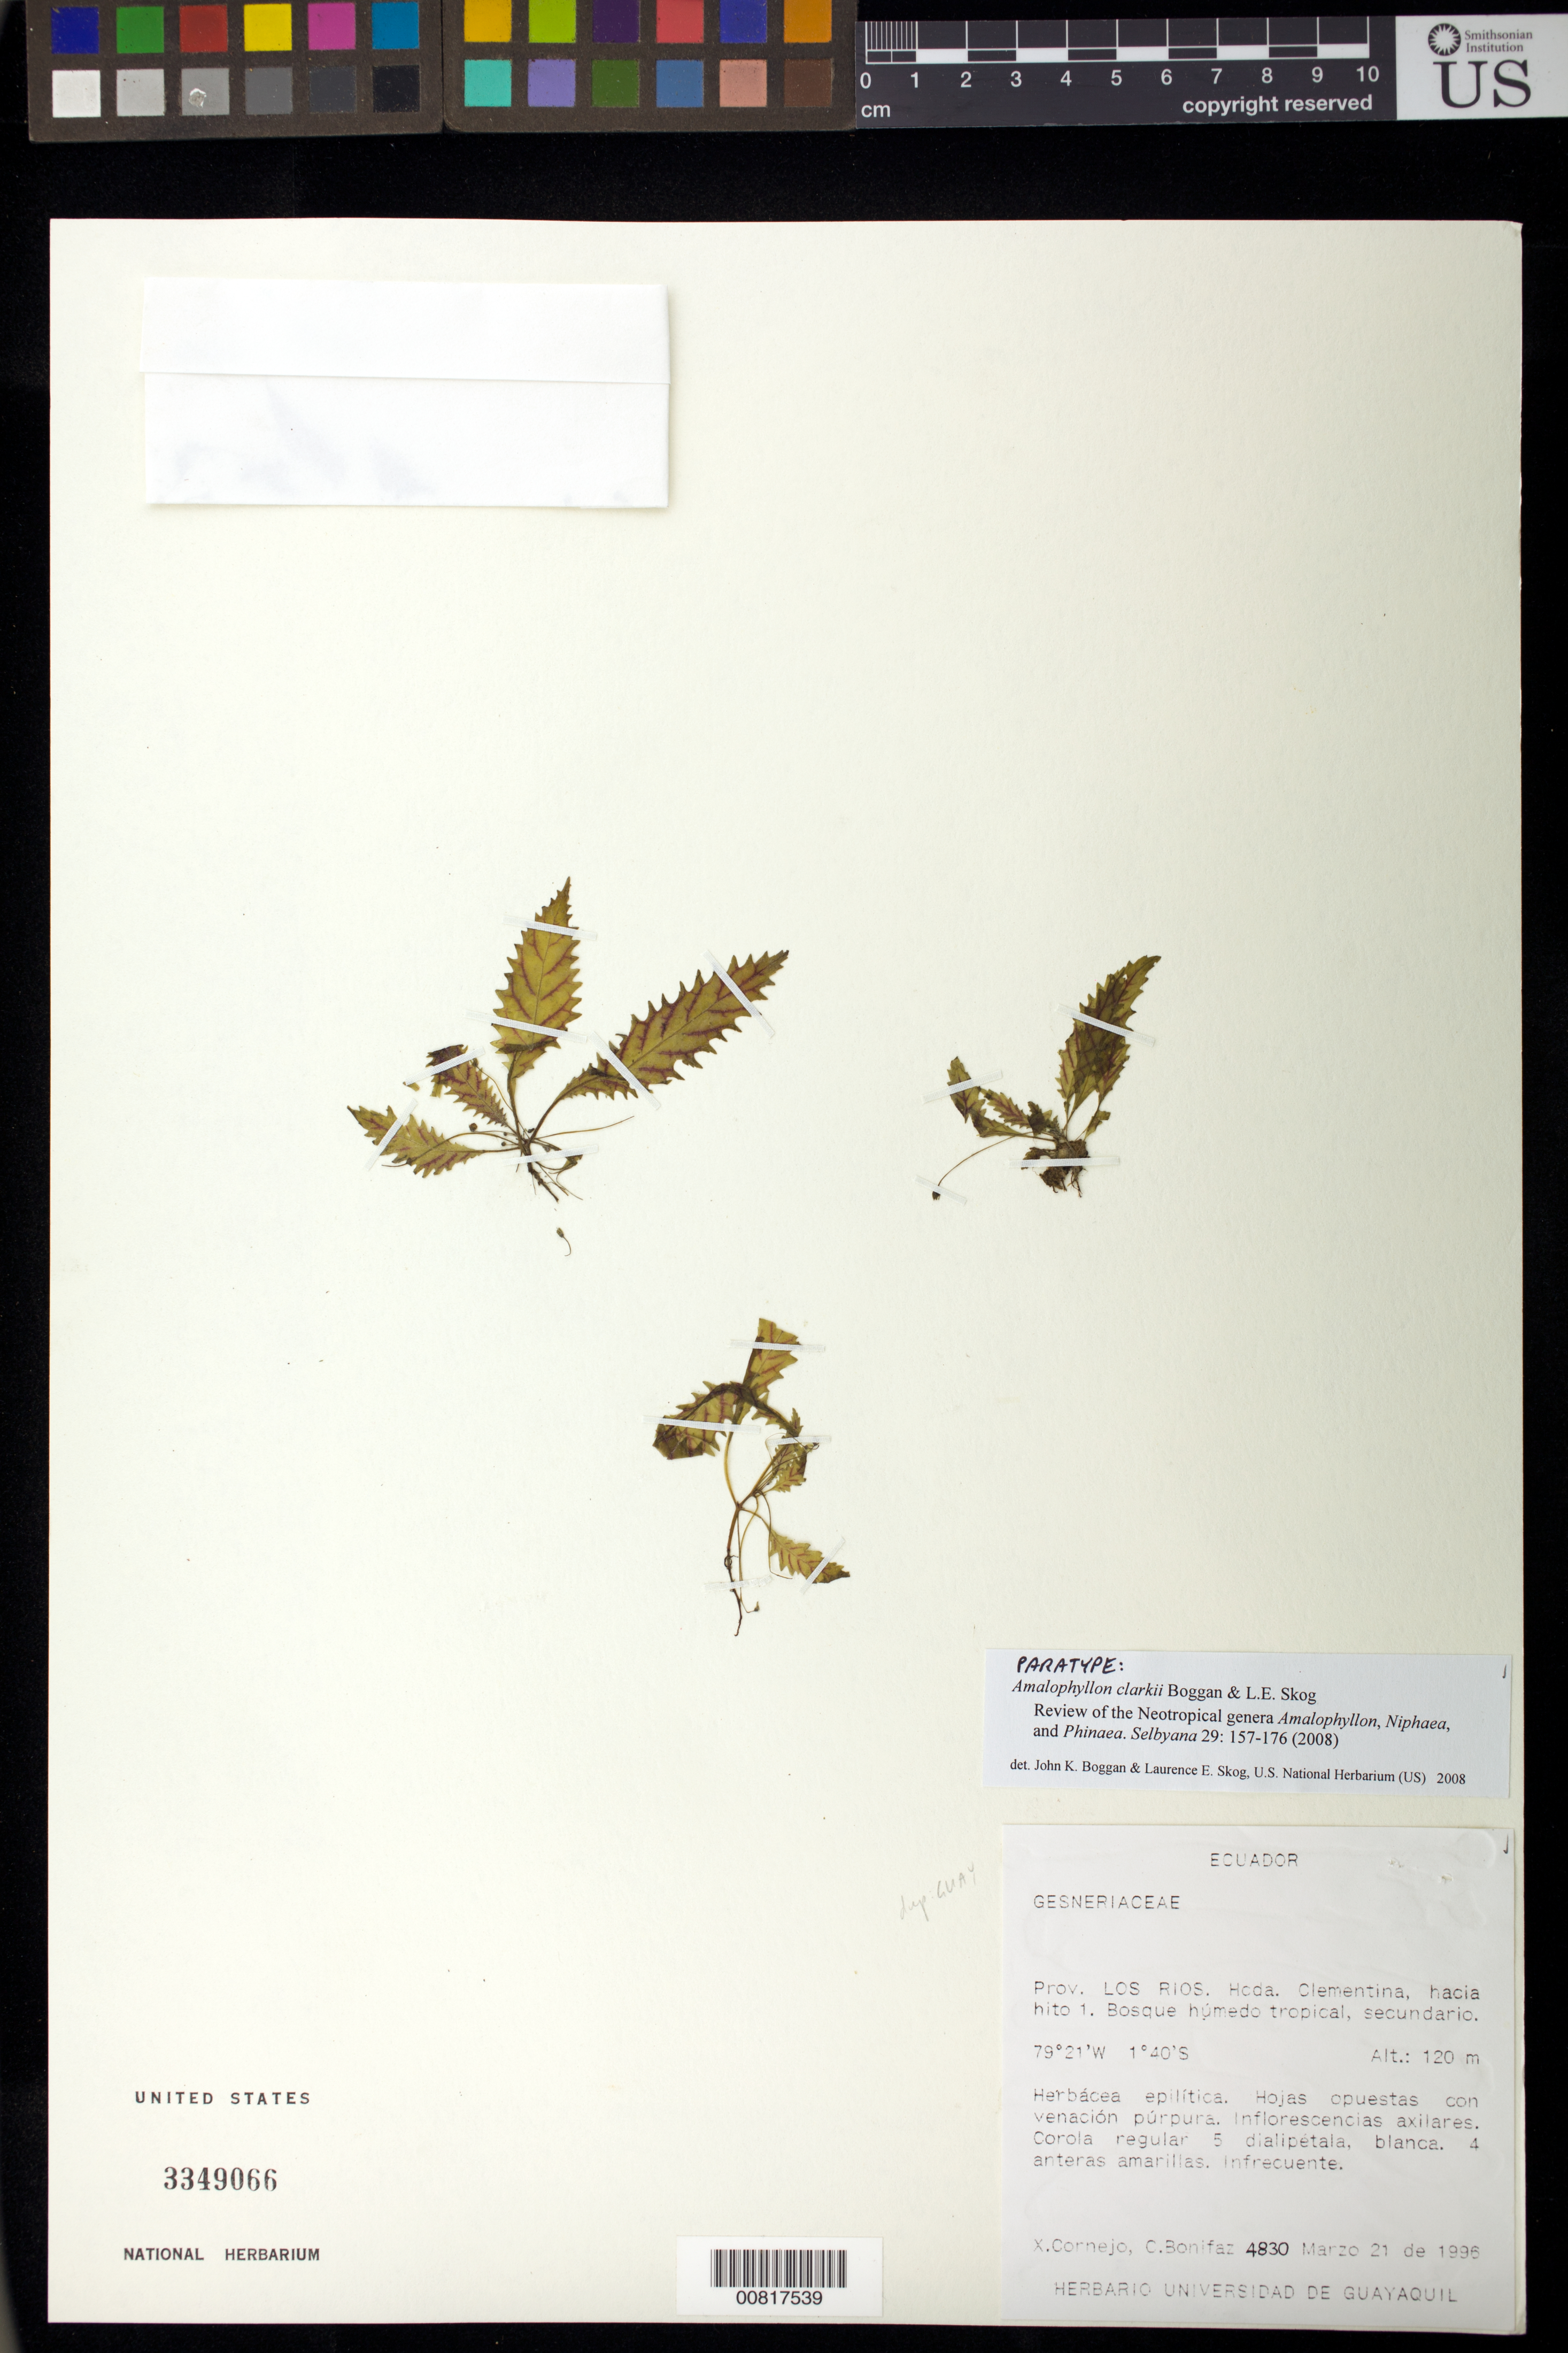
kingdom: Plantae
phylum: Tracheophyta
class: Magnoliopsida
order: Lamiales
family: Gesneriaceae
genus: Amalophyllon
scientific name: Amalophyllon clarkii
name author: Boggan & L.E. Skog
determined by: Boggan, J. K.; Skog, L. E.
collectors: X. F. Cornejo & C. Bonifaz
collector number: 4830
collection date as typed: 21 Mar 1996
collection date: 1996-03-21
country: Ecuador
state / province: Los Ríos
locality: Hcda. Clementina, hacia hito 1.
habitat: Bosque húmedo tropical, secundario.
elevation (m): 120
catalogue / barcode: US 3349066